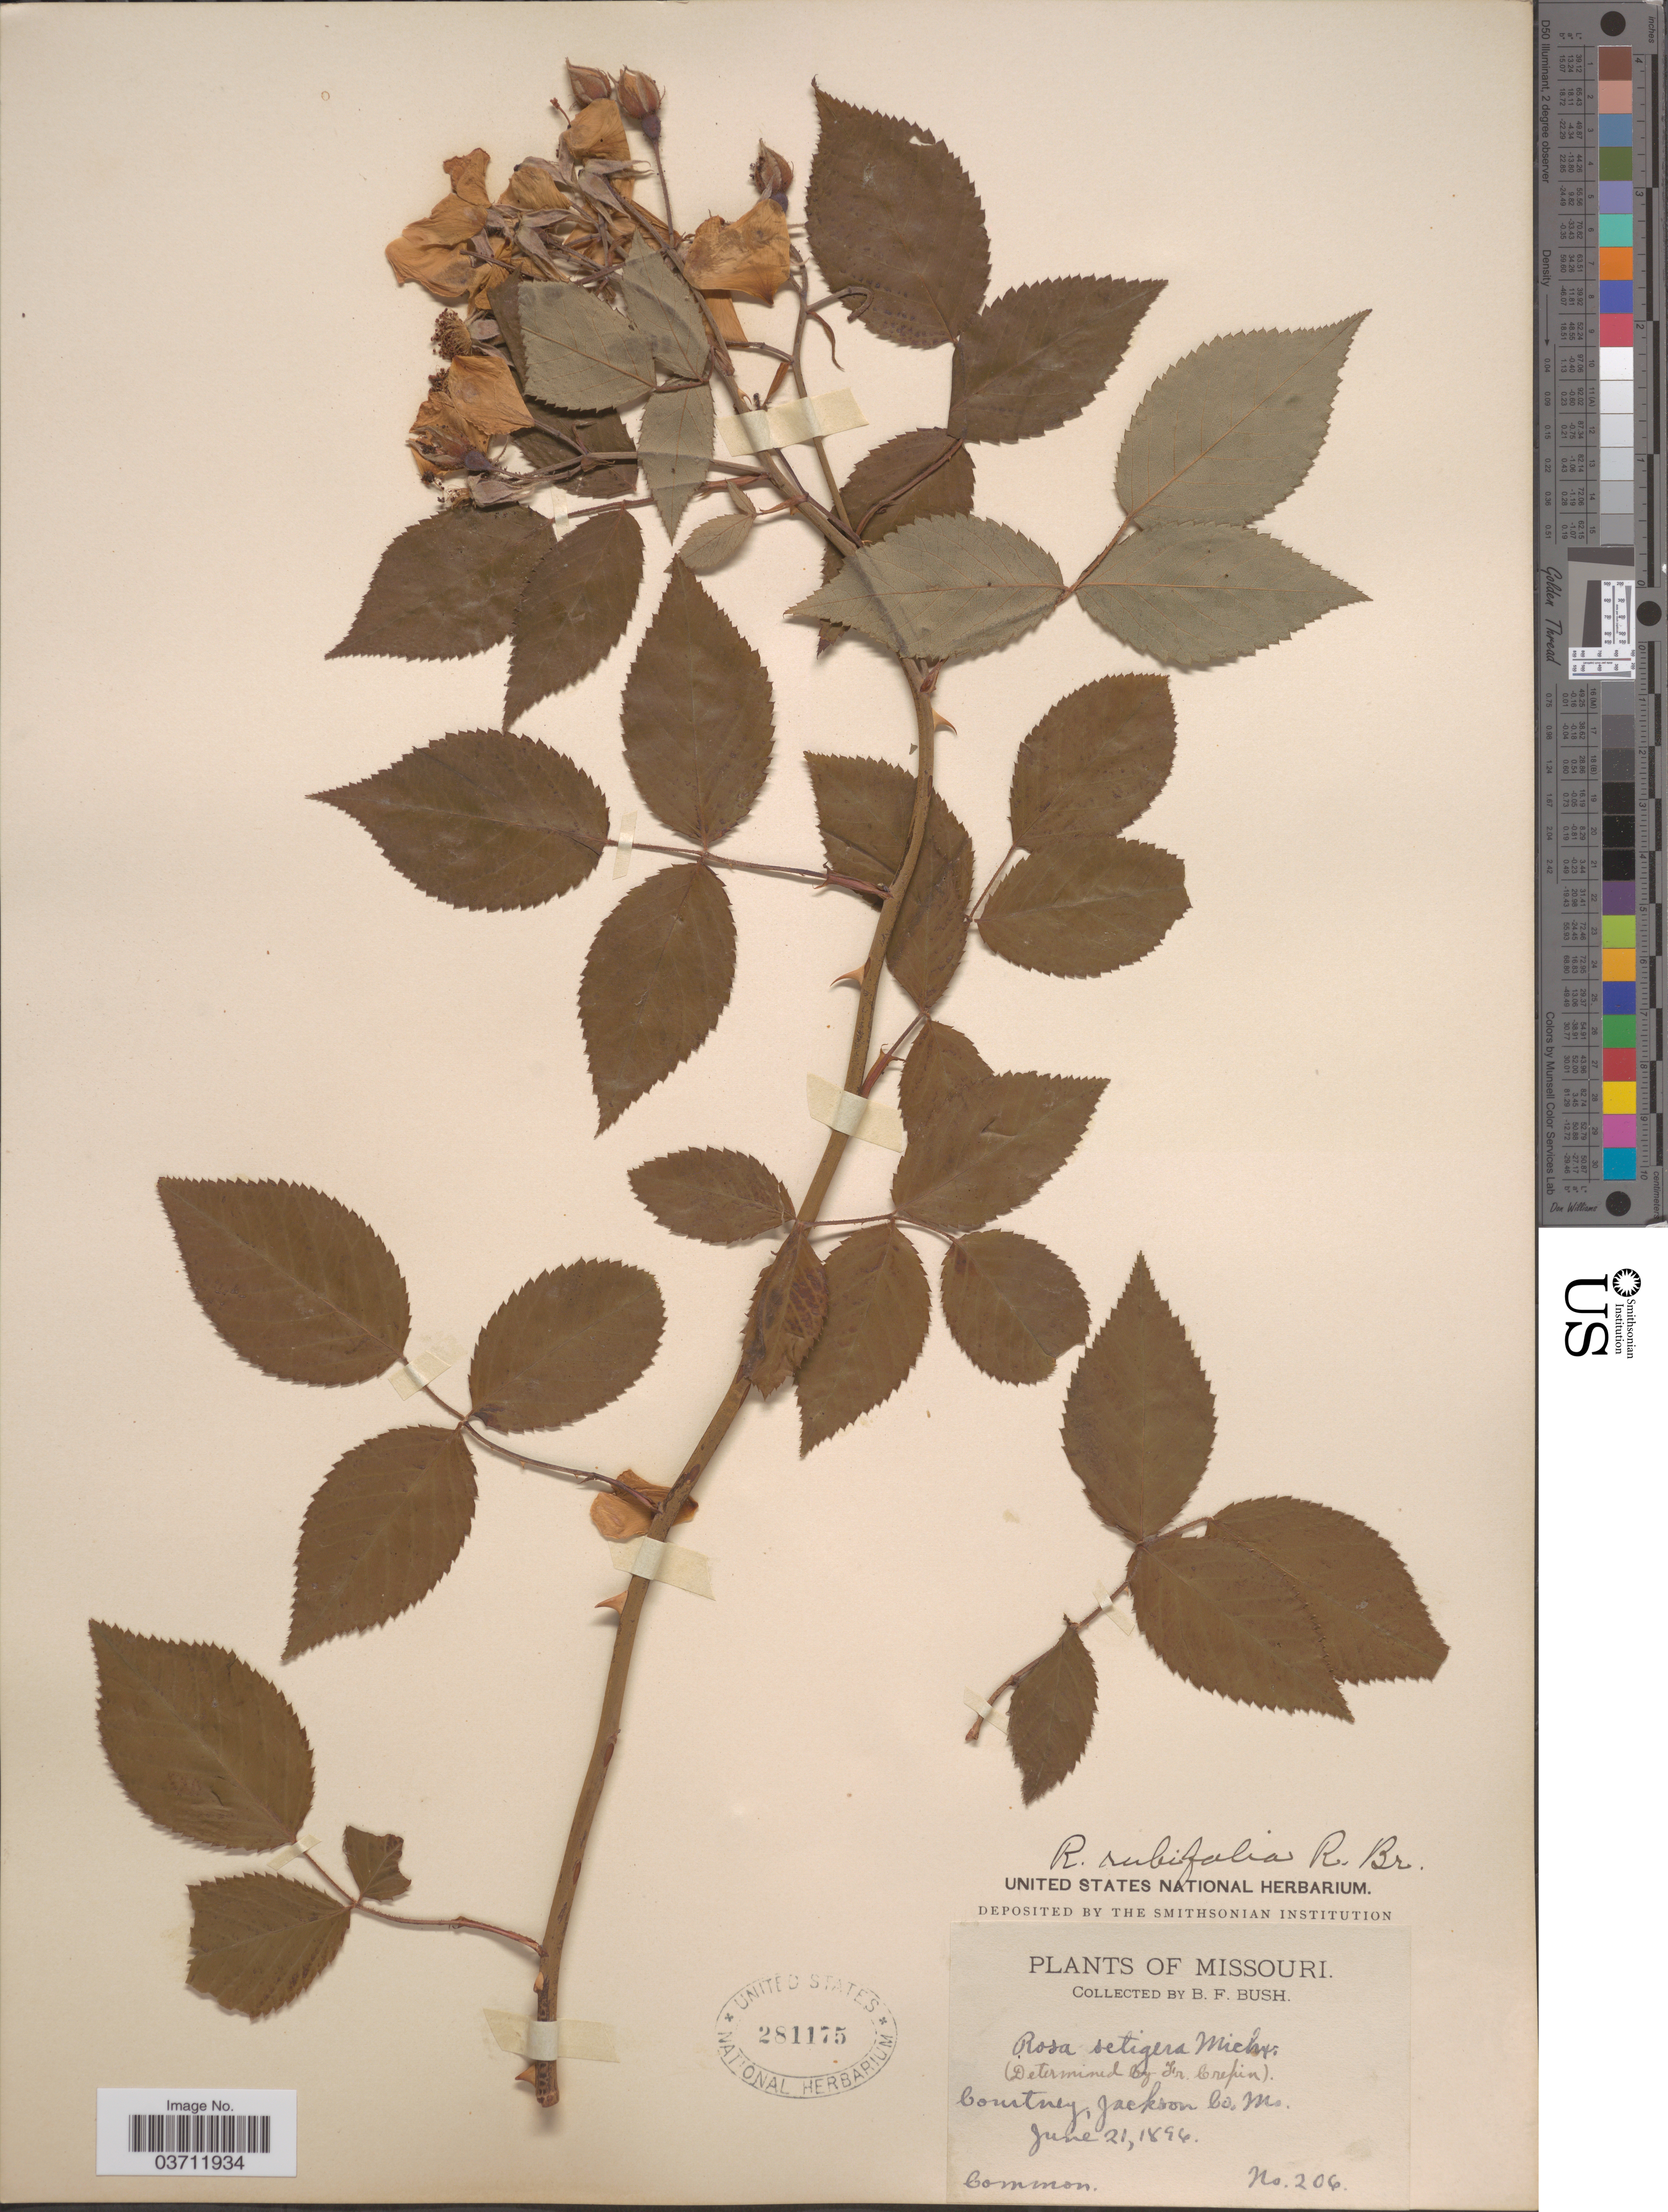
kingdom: Plantae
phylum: Tracheophyta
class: Magnoliopsida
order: Rosales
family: Rosaceae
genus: Rosa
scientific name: Rosa rubifolia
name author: R. Br.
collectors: B. F. Bush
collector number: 206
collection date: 1896-06-21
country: United States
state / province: Missouri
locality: Courtney, Jackson Co.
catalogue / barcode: US 281175